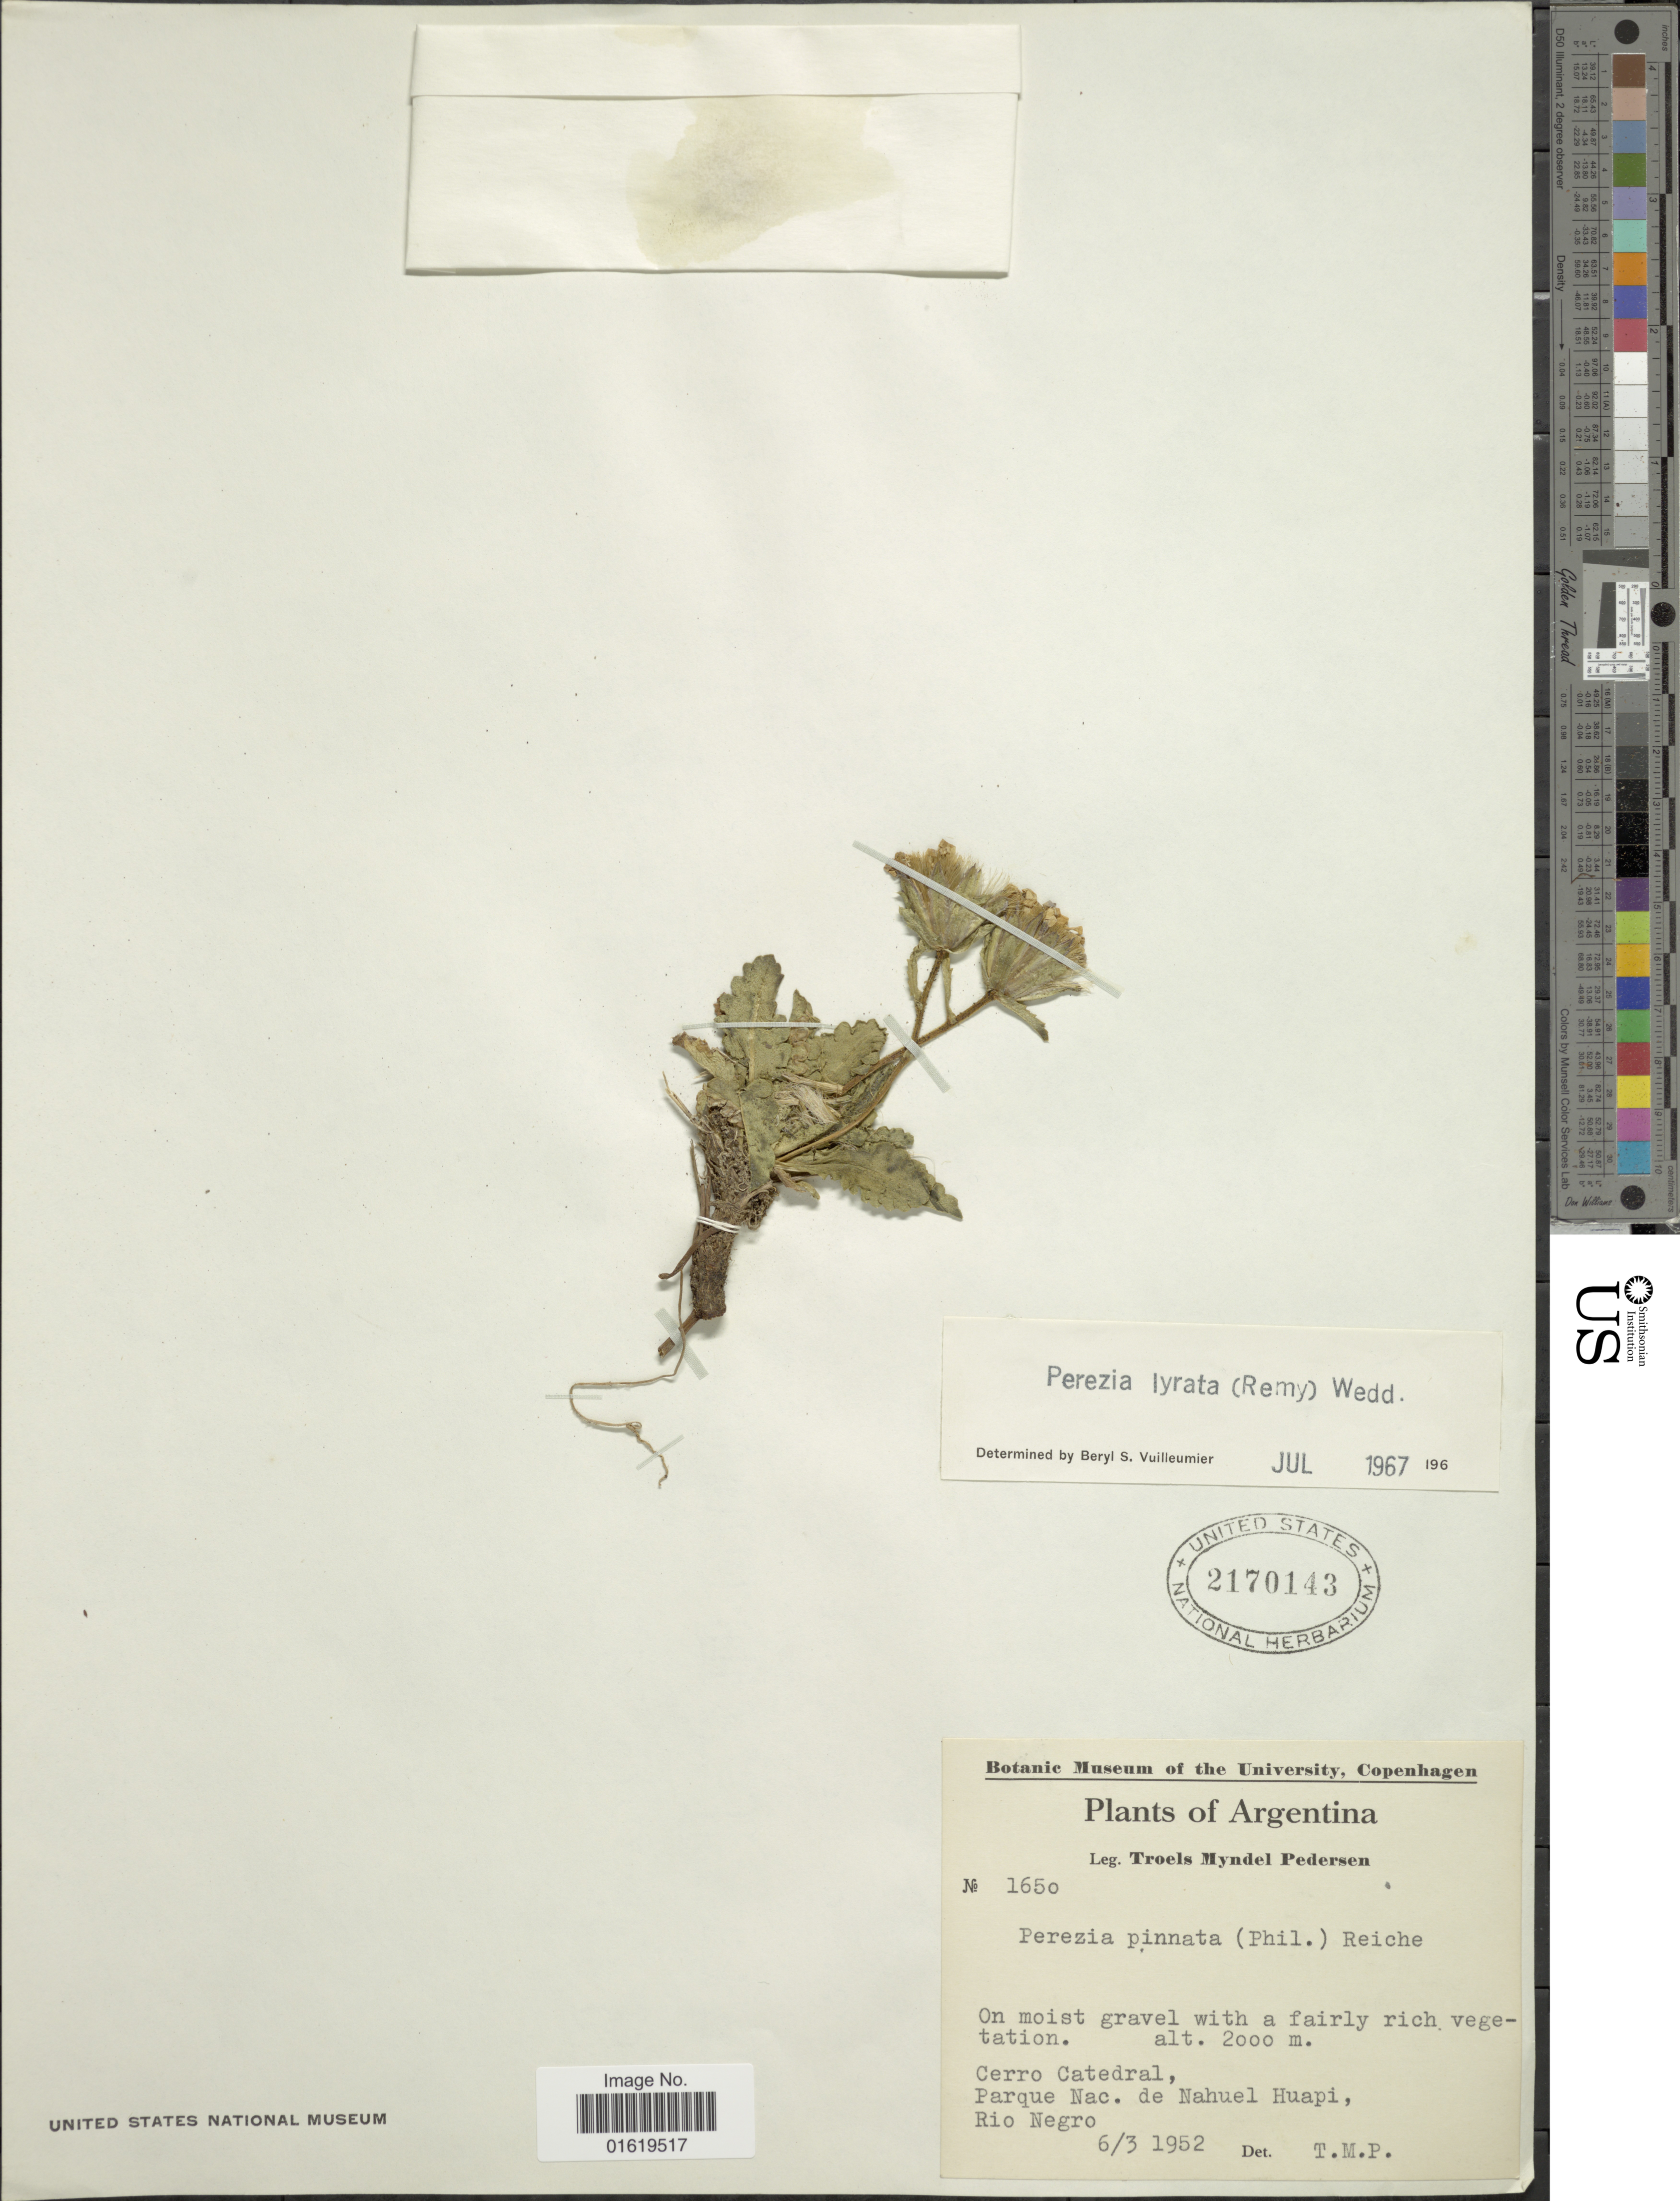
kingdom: Plantae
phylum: Tracheophyta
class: Magnoliopsida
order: Asterales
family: Asteraceae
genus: Perezia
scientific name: Perezia lyrata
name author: Wedd.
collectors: T. Pederson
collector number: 1650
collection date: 1952-03-06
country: Argentina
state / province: Rio Negro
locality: Cerro Catedral, Parque Nac. de Nahuel Huapil, Rio Negro.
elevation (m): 2000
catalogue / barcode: US 2170143